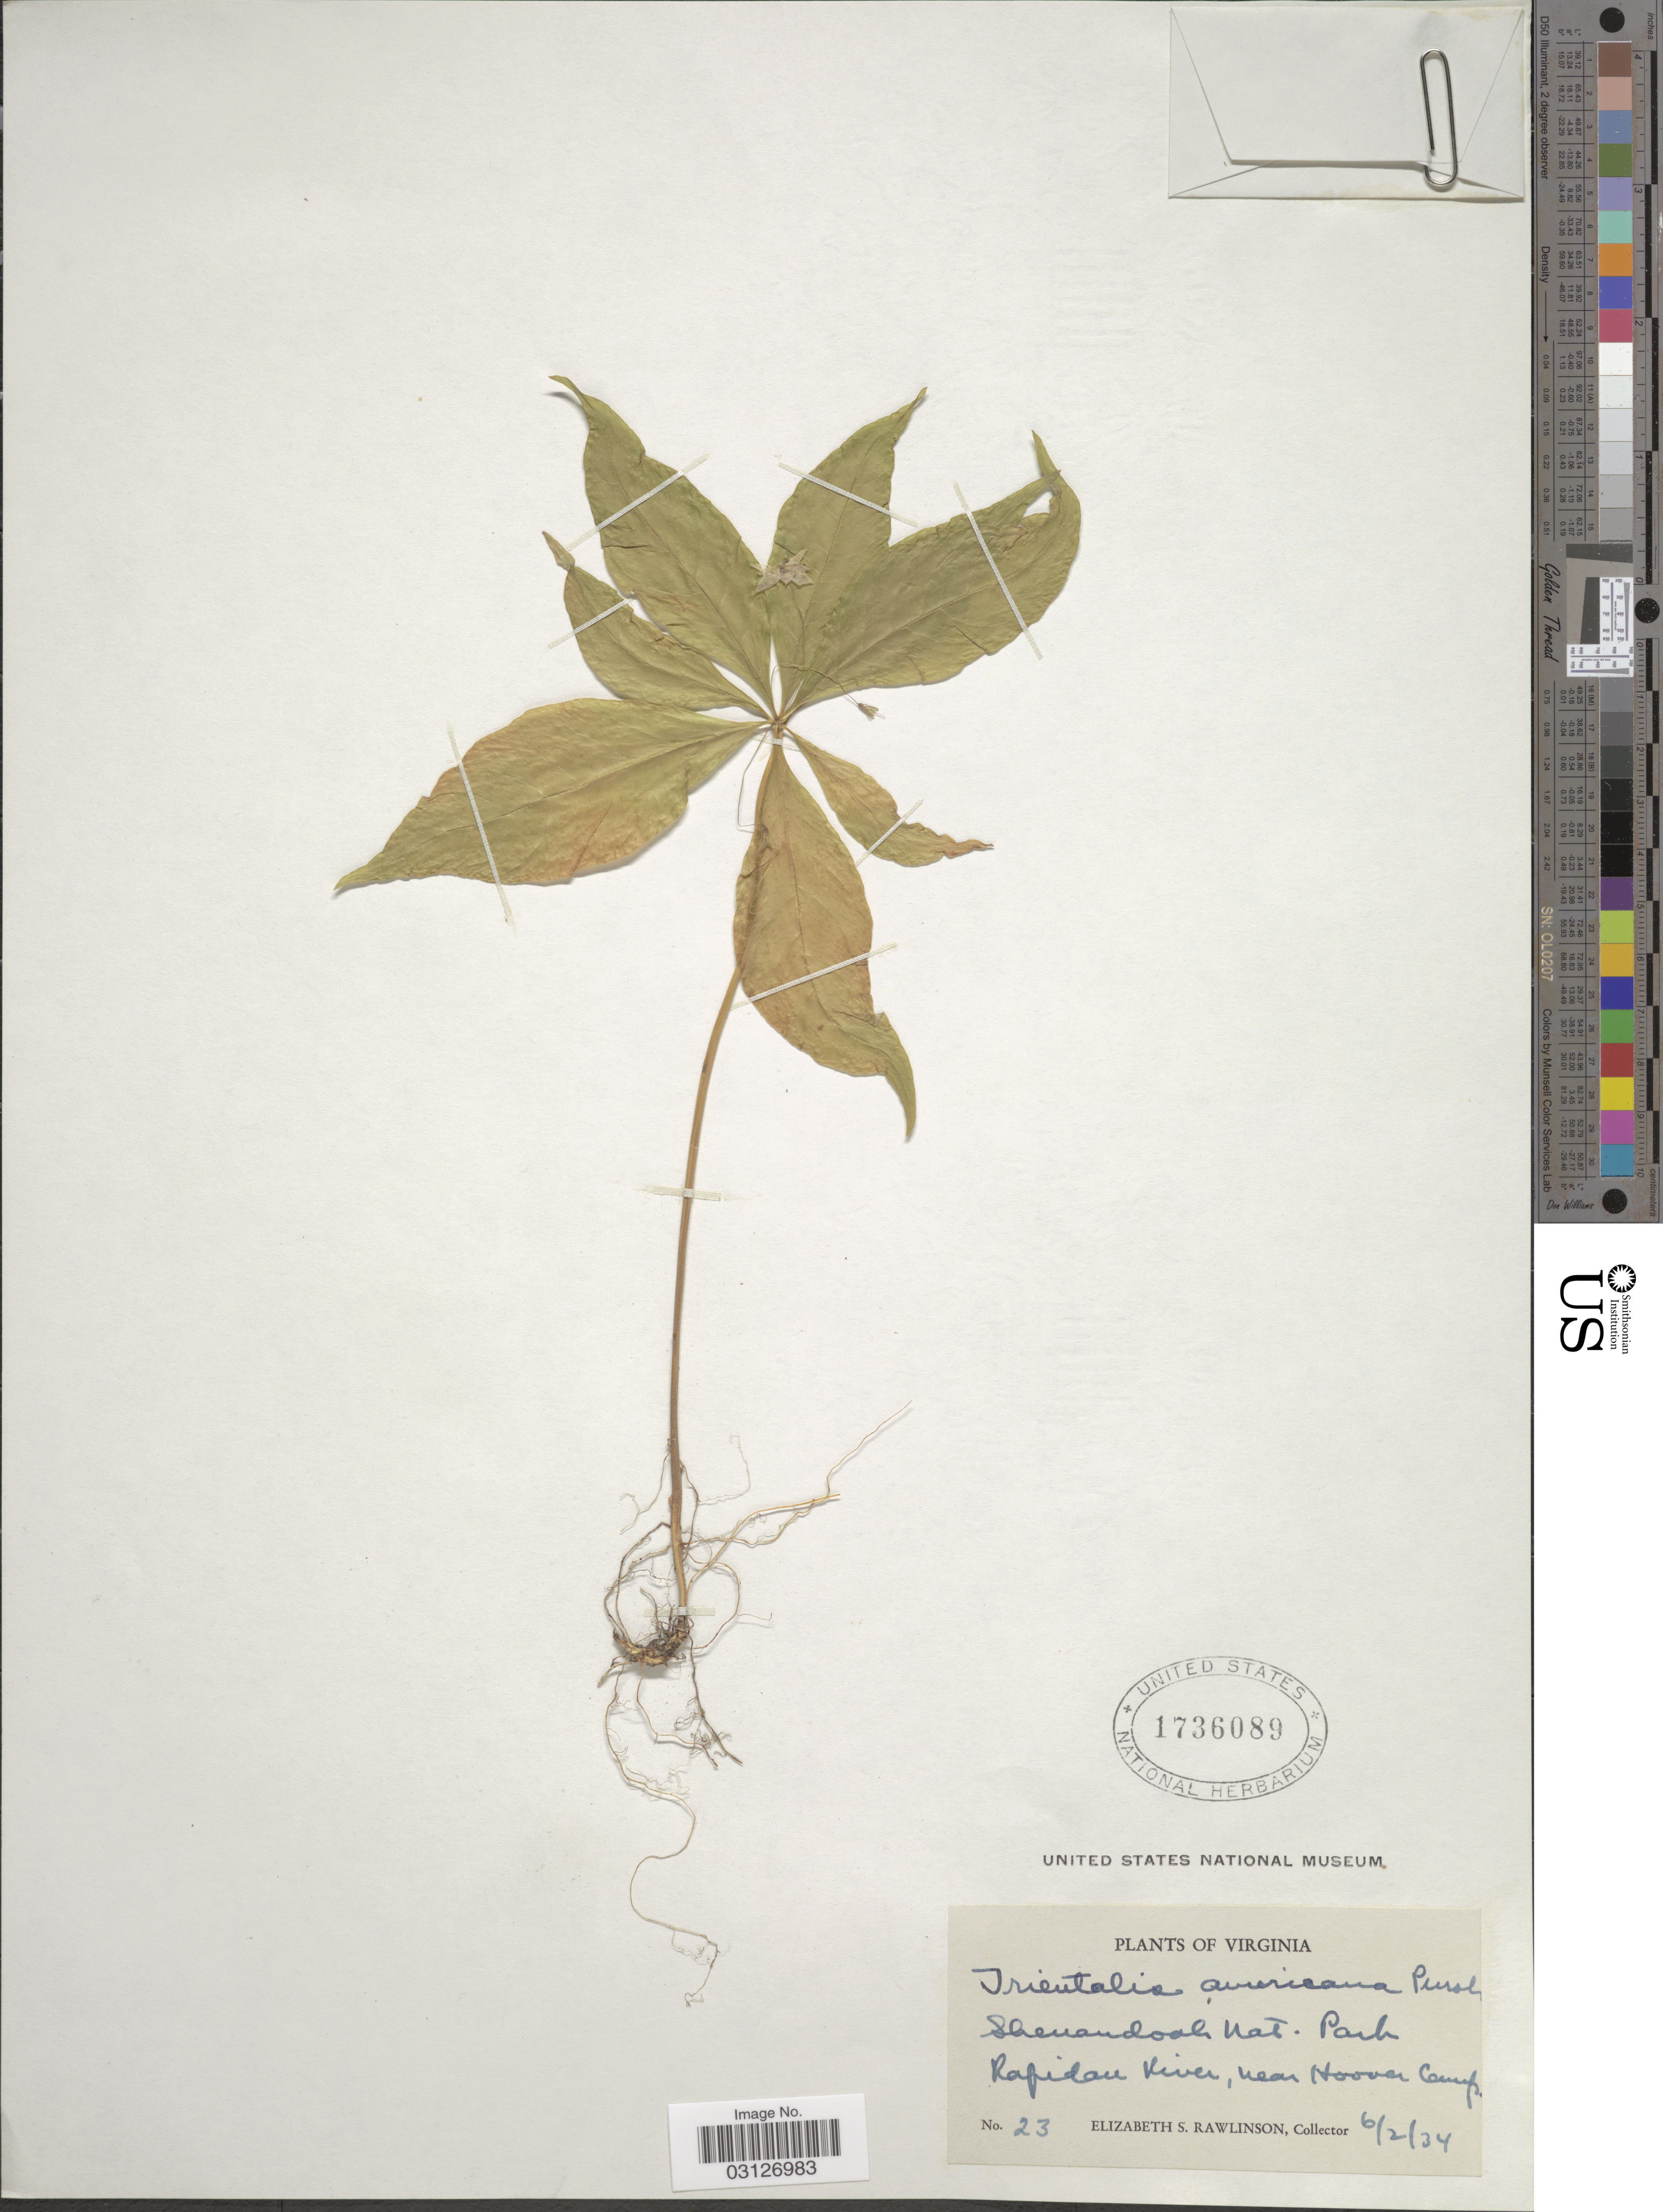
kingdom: Plantae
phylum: Tracheophyta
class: Magnoliopsida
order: Ericales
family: Primulaceae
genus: Trientalis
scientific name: Trientalis americana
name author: Pursh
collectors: E. S. Rawlinson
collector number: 23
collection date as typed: Transcribed d/m/y: 6/2/34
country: United States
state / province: Virginia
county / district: Madison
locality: Shenandoah Nat. Park. Rapidan River, near Hoover Camp.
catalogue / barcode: US 1736089